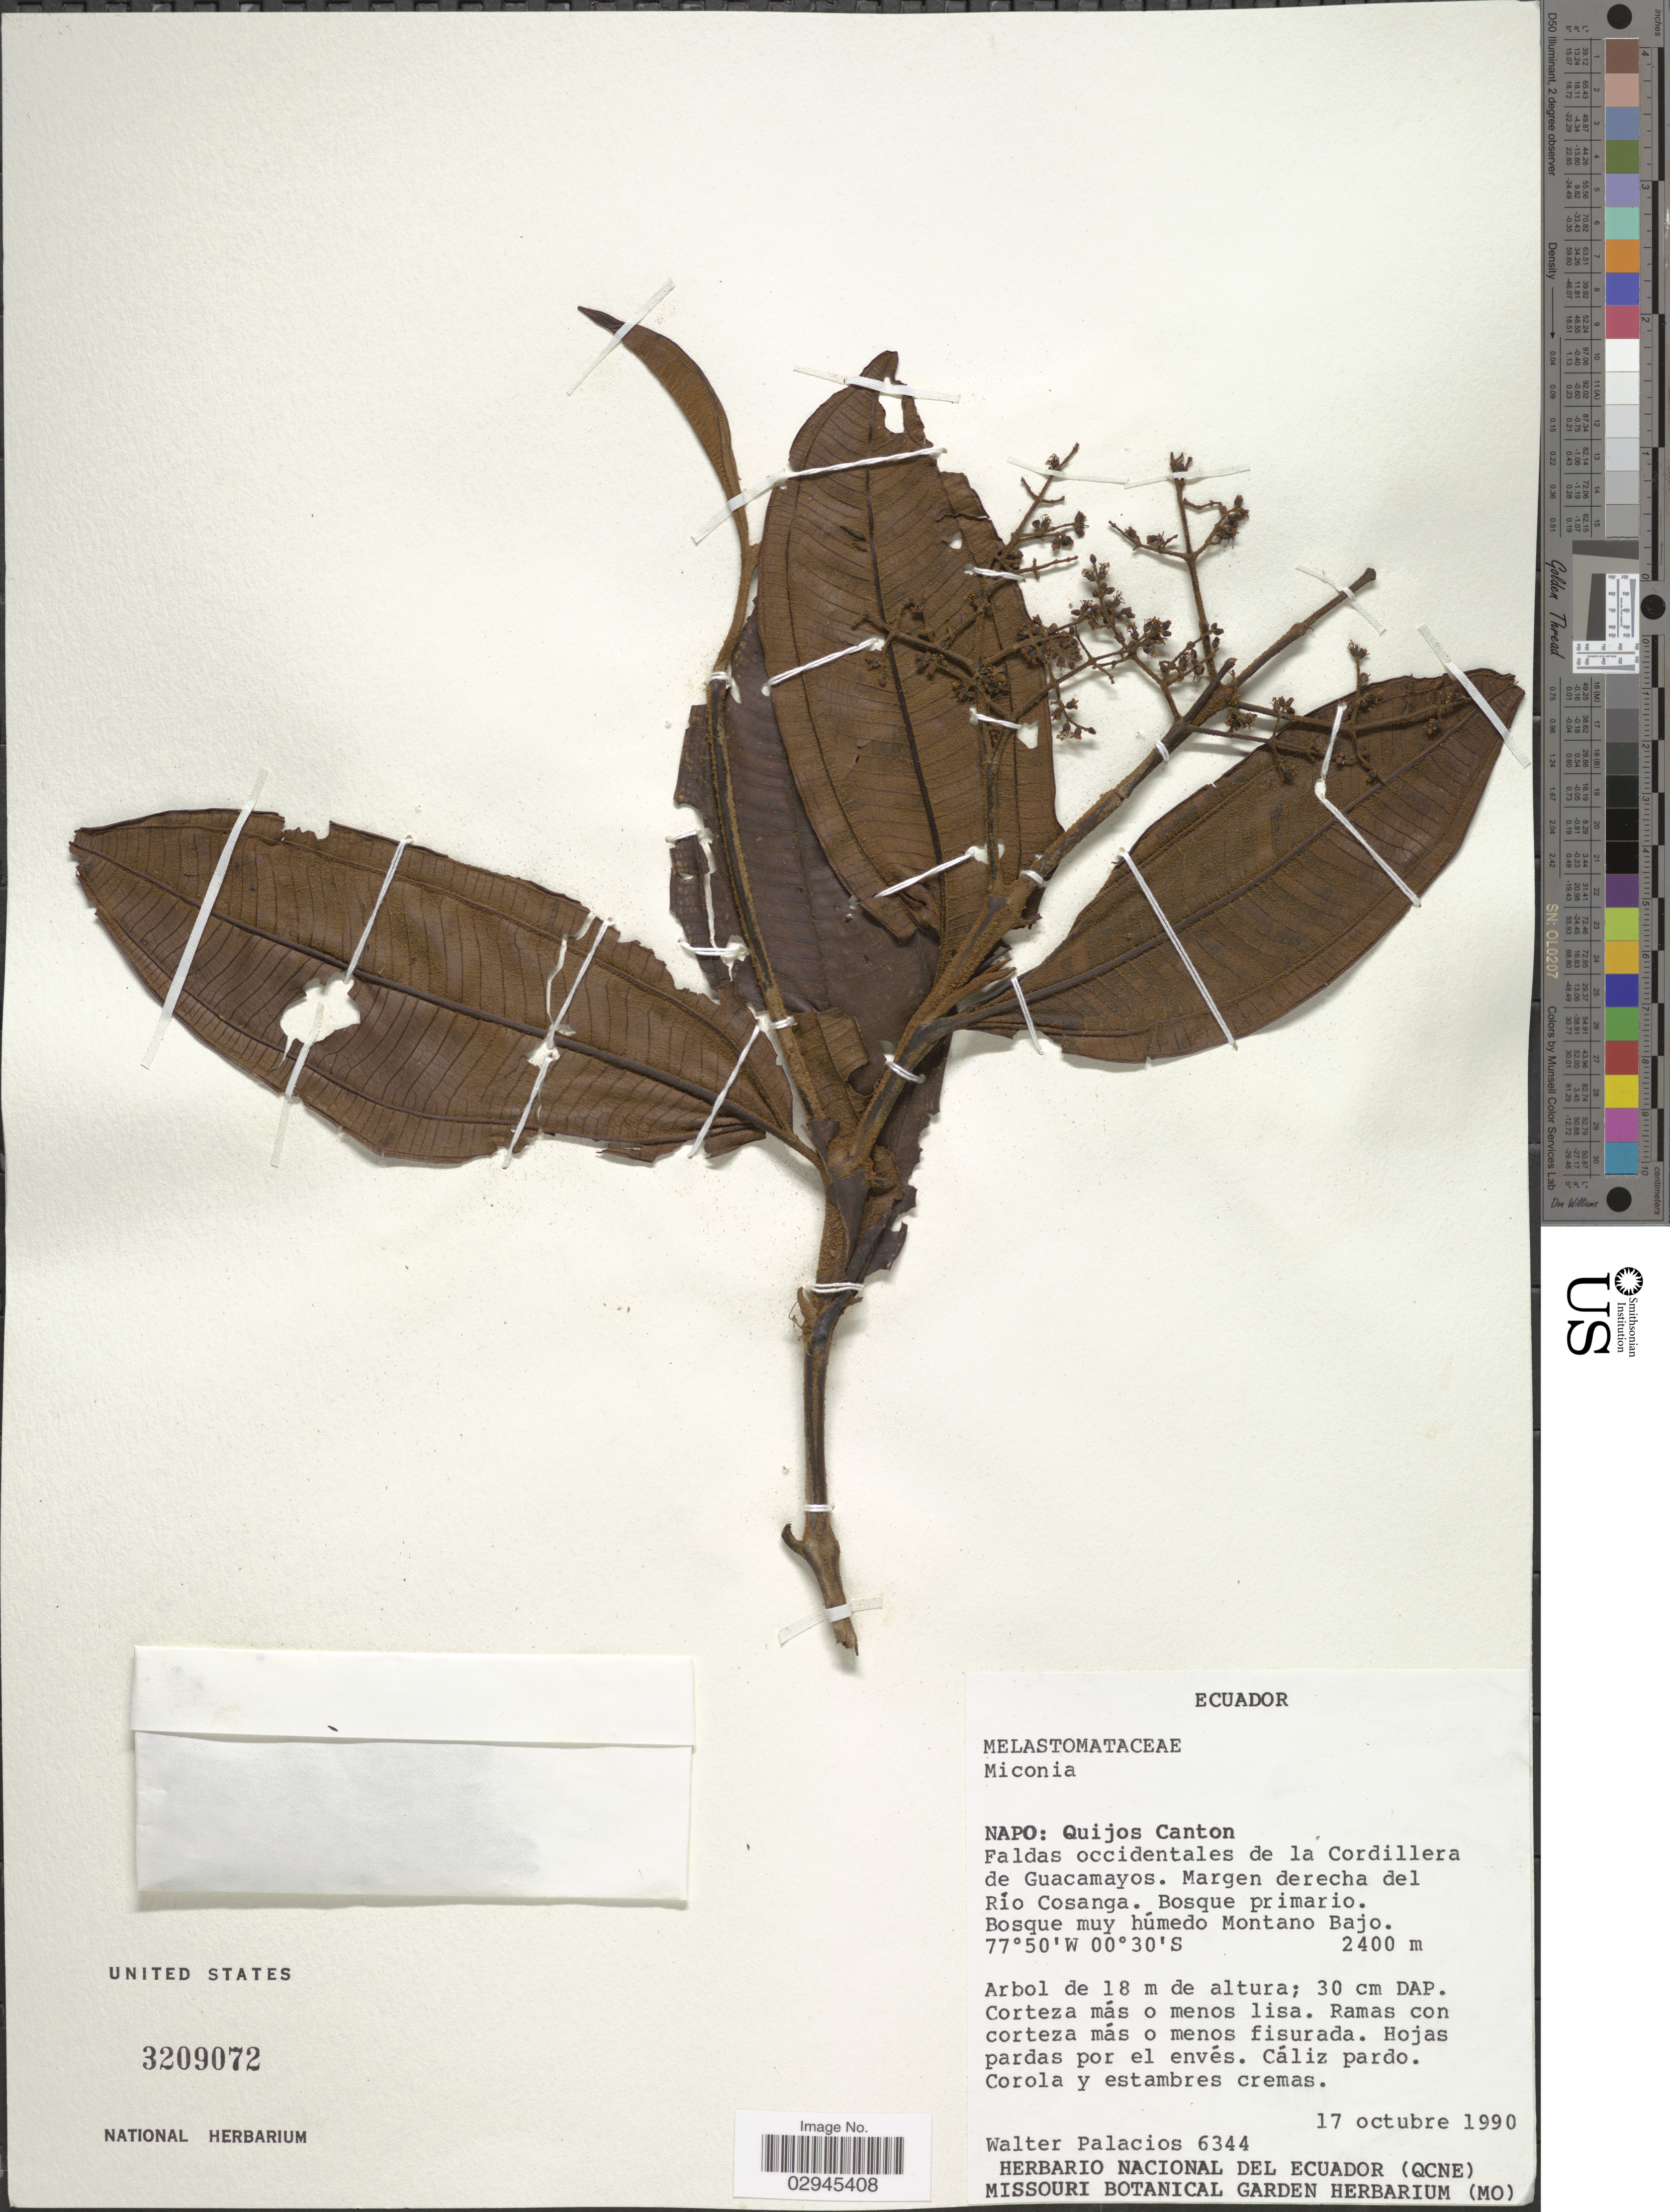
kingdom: Plantae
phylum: Tracheophyta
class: Magnoliopsida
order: Myrtales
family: Melastomataceae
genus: Miconia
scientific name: Miconia sp.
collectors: W. Palacios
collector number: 6344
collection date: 1990-10-17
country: Ecuador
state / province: Napo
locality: Quijos Canton. Faldas occidentales de la Cordillera de Guacamayos. Margen derecha del Río Cosanga. Bosque muy húmedo Montano Bajo.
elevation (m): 2400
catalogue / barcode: US 3209072